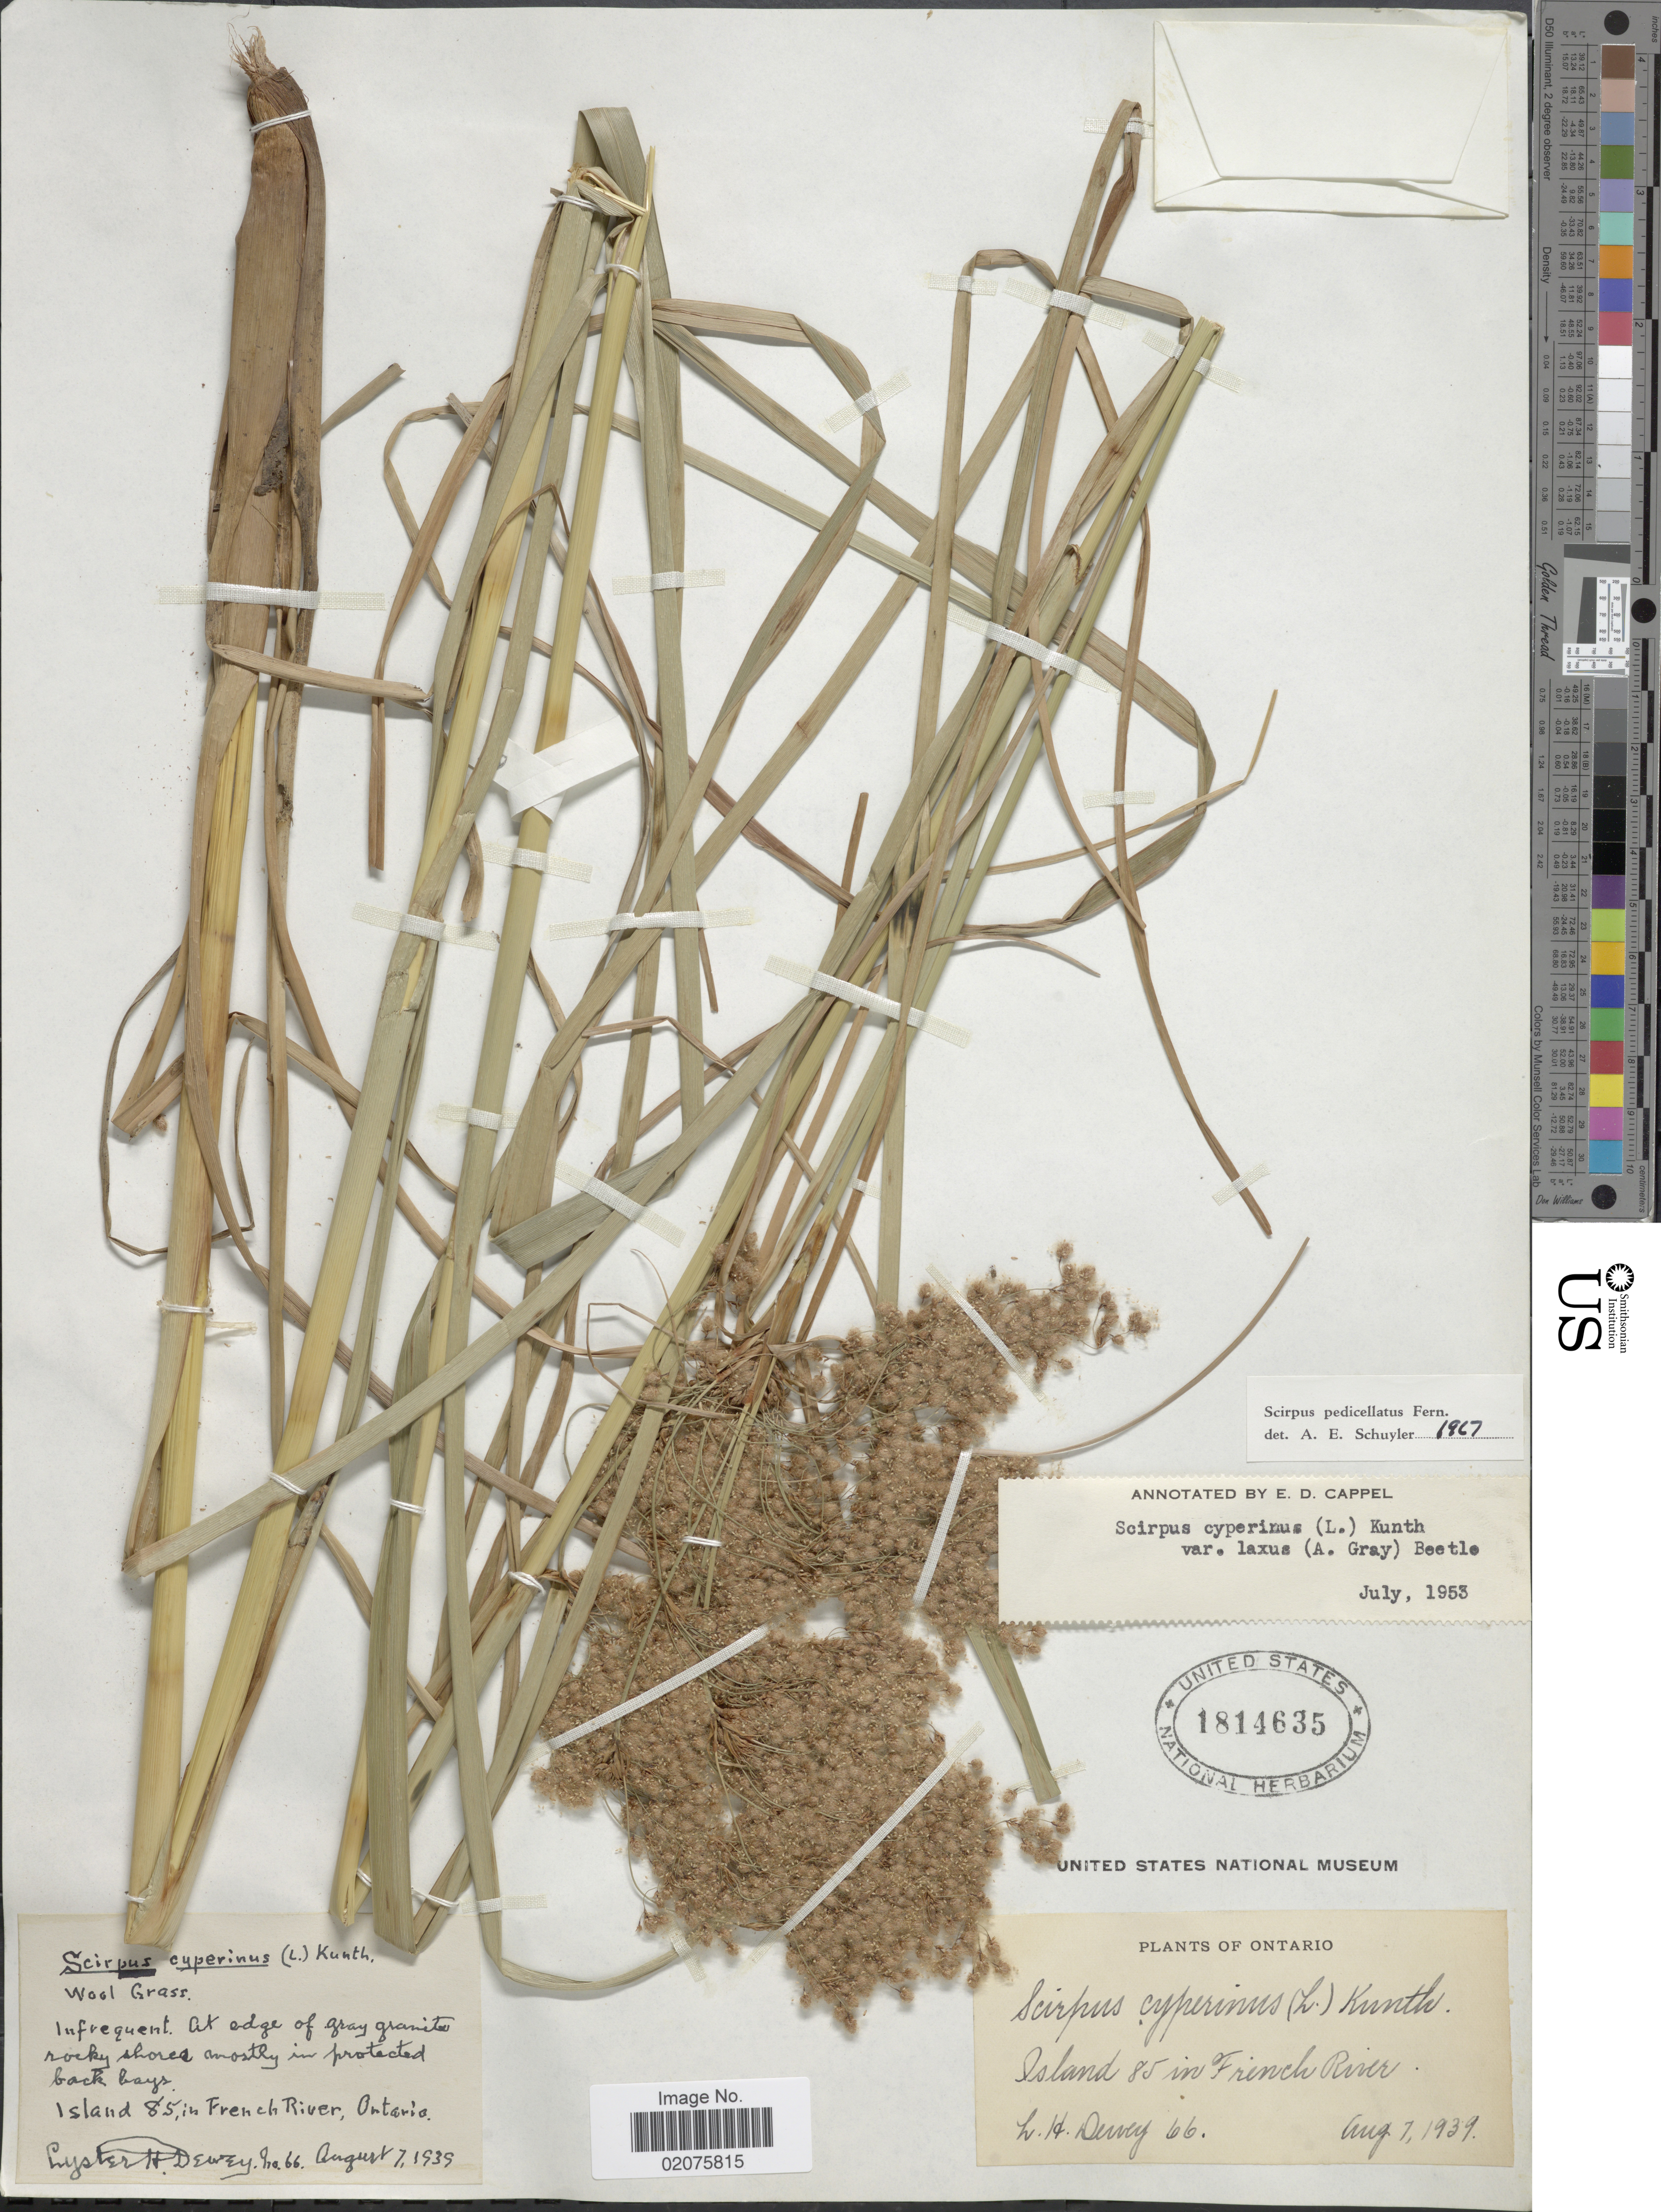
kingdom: Plantae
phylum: Tracheophyta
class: Liliopsida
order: Poales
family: Cyperaceae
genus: Scirpus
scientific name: Scirpus pedicellatus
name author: Fernald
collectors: L. H. Dewey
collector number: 66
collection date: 1939-08-07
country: Canada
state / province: Ontario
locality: Island 85, in French River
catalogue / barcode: US 1814635